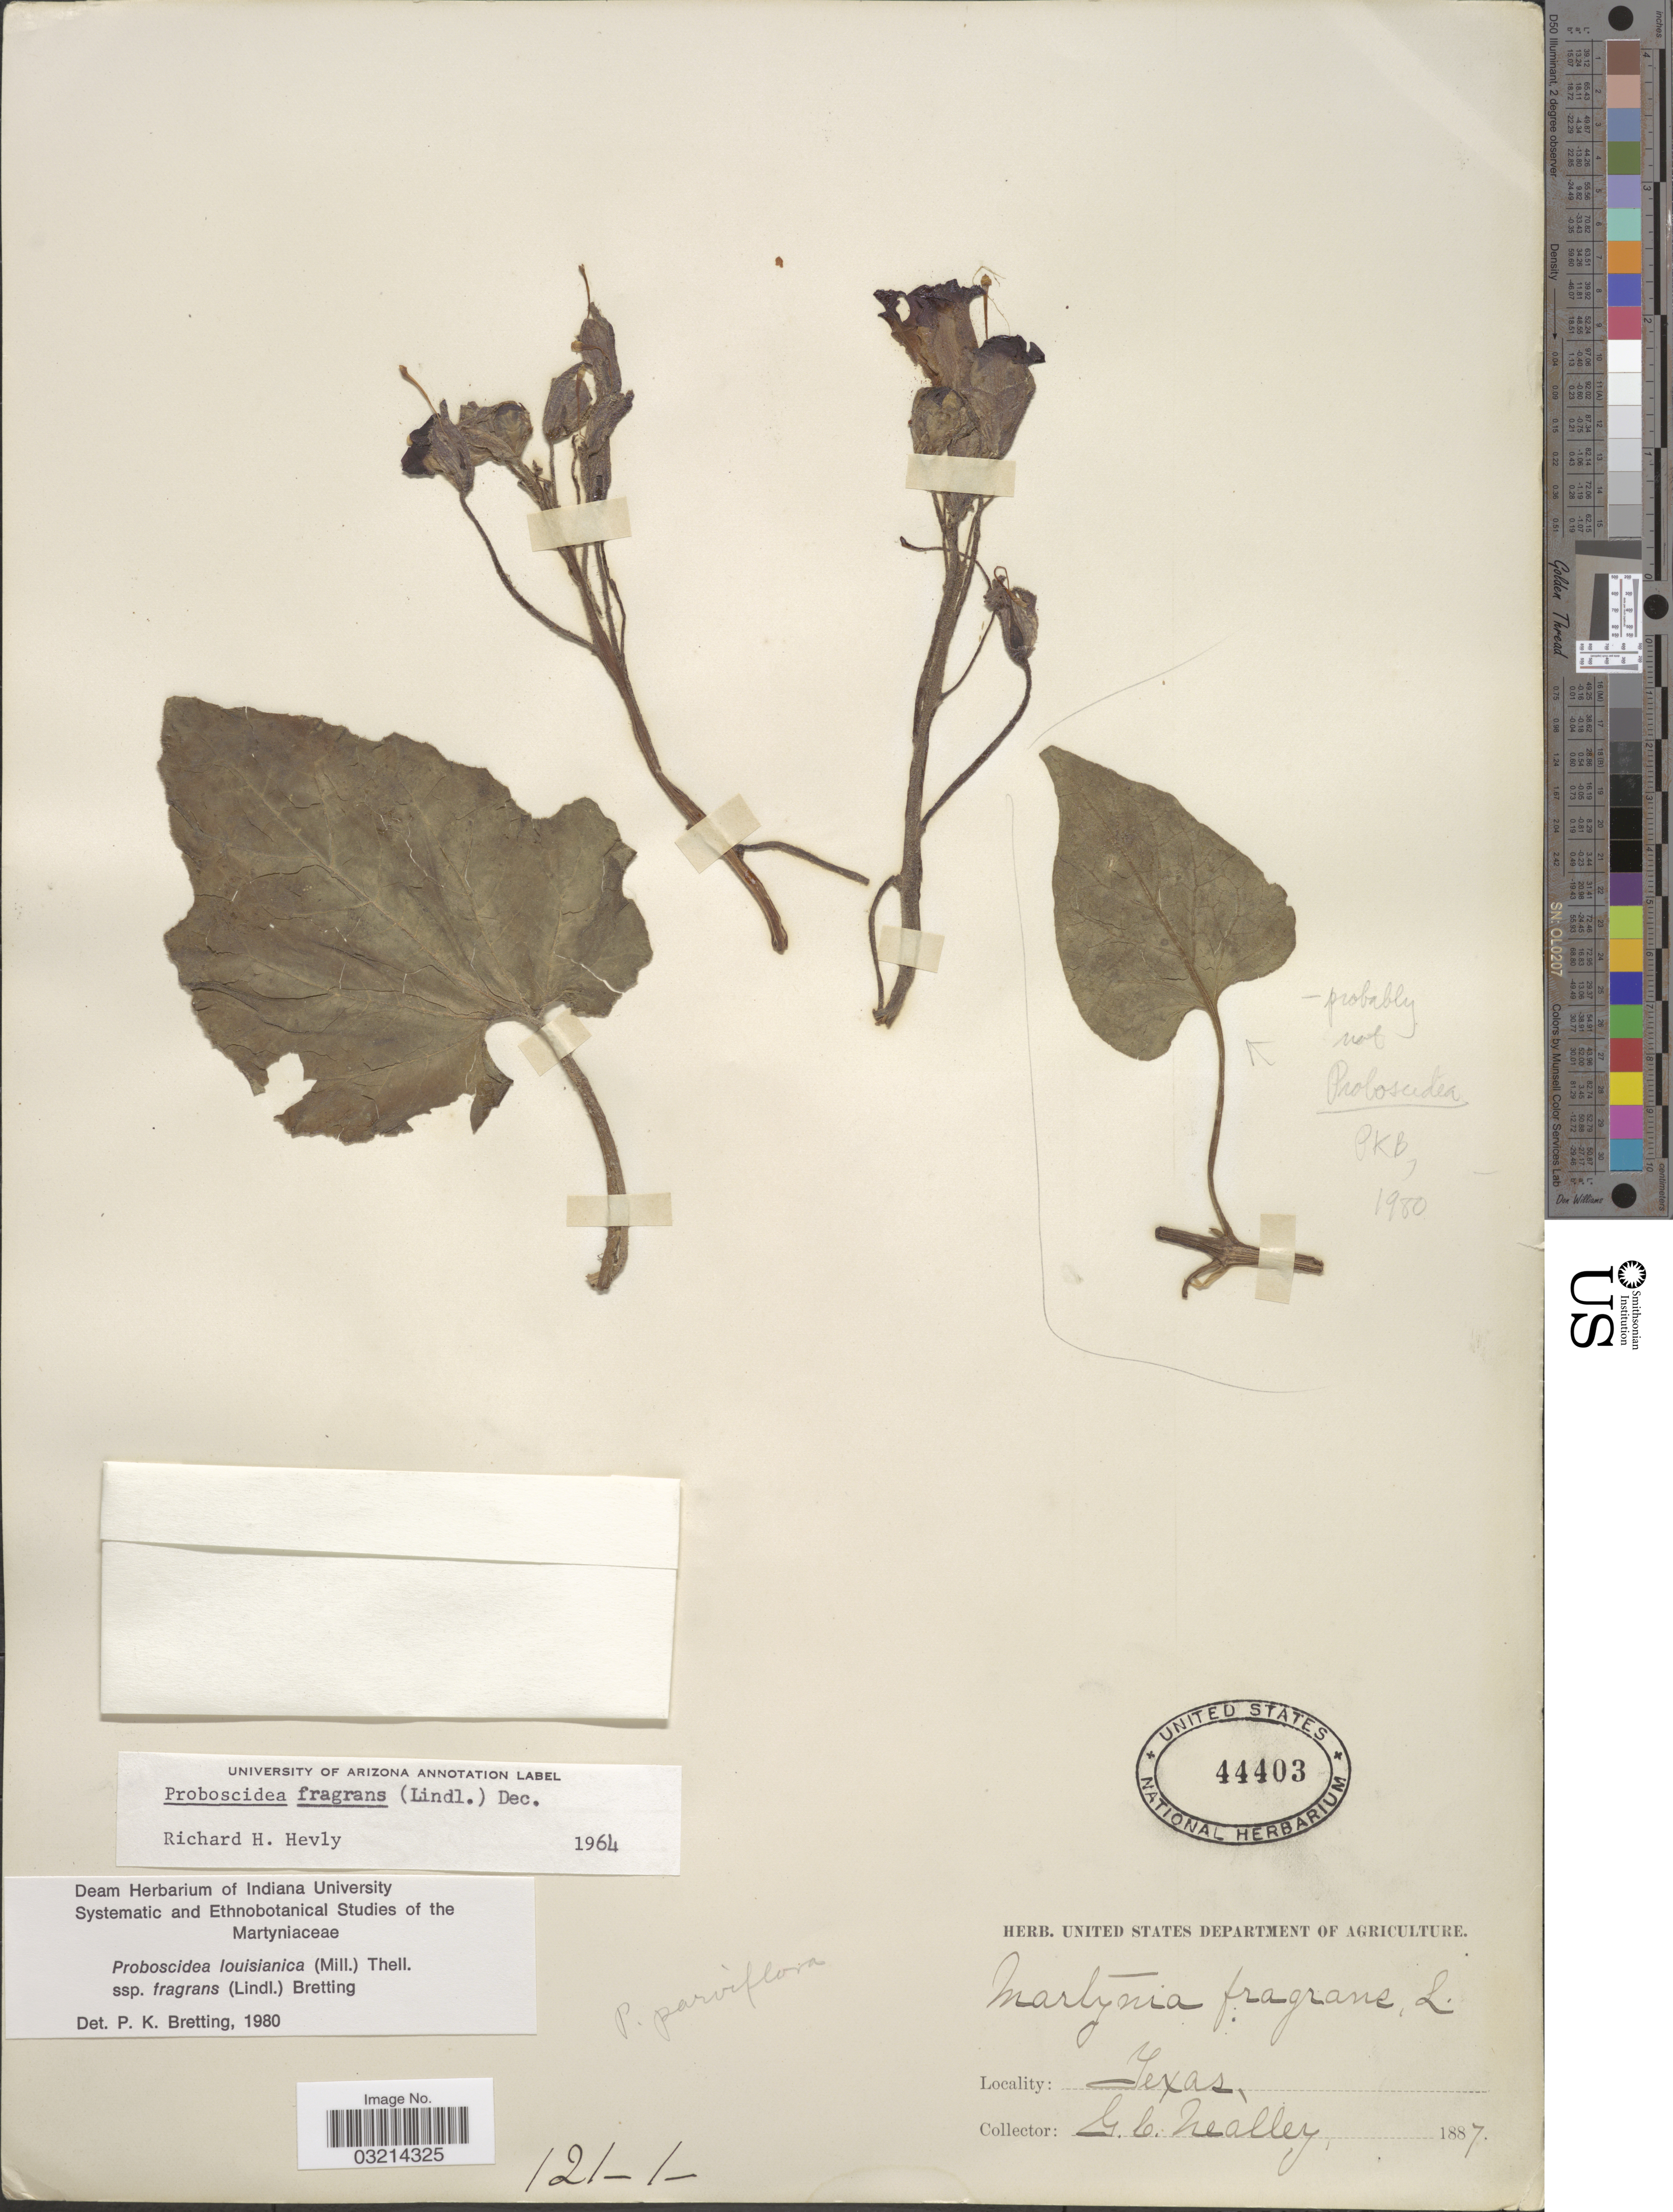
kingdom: Plantae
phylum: Tracheophyta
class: Magnoliopsida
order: Lamiales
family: Martyniaceae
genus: Proboscidea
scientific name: Proboscidea louisianica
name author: Thell.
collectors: G. C. Nealley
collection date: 1887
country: United States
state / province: Texas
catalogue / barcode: US 44403